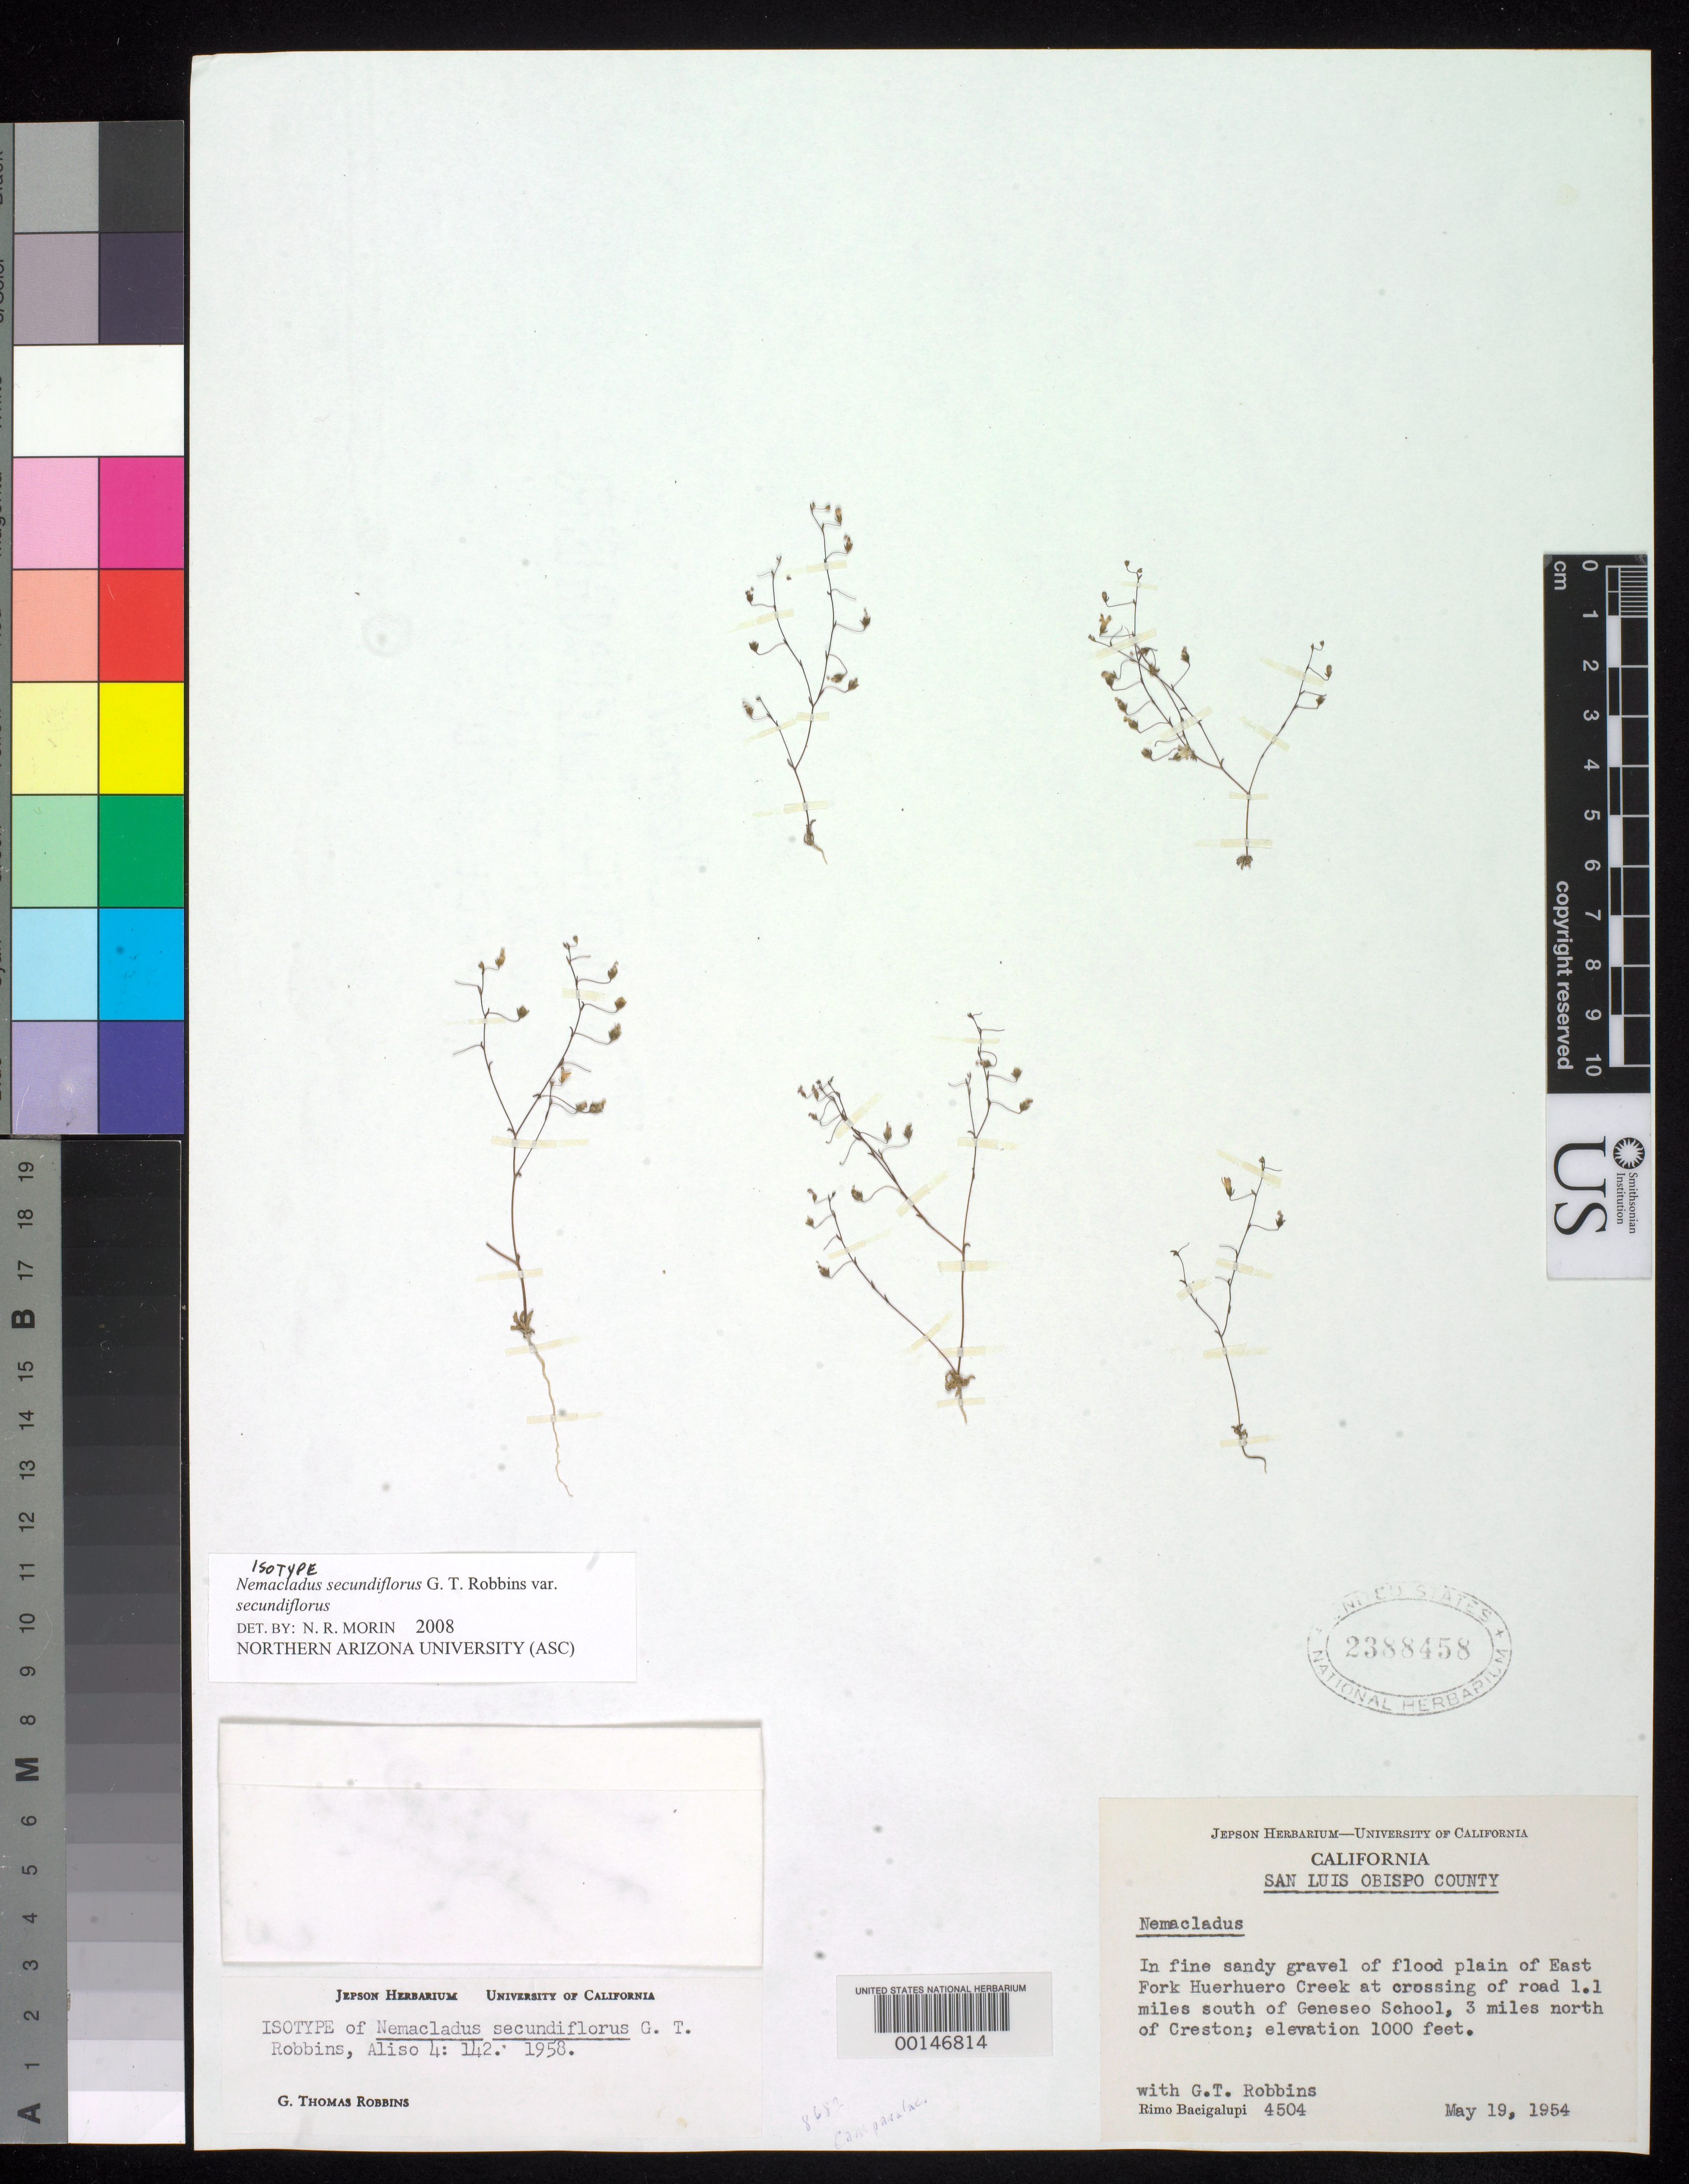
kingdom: Plantae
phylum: Tracheophyta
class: Magnoliopsida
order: Asterales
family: Campanulaceae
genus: Nemacladus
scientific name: Nemacladus secundiflorus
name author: G.T. Robbins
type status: Isotype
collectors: R. Bacigalupi & G. T. Robbins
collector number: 4504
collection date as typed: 19 May 1954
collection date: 1954-05-19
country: United States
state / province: California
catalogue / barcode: US 2388458